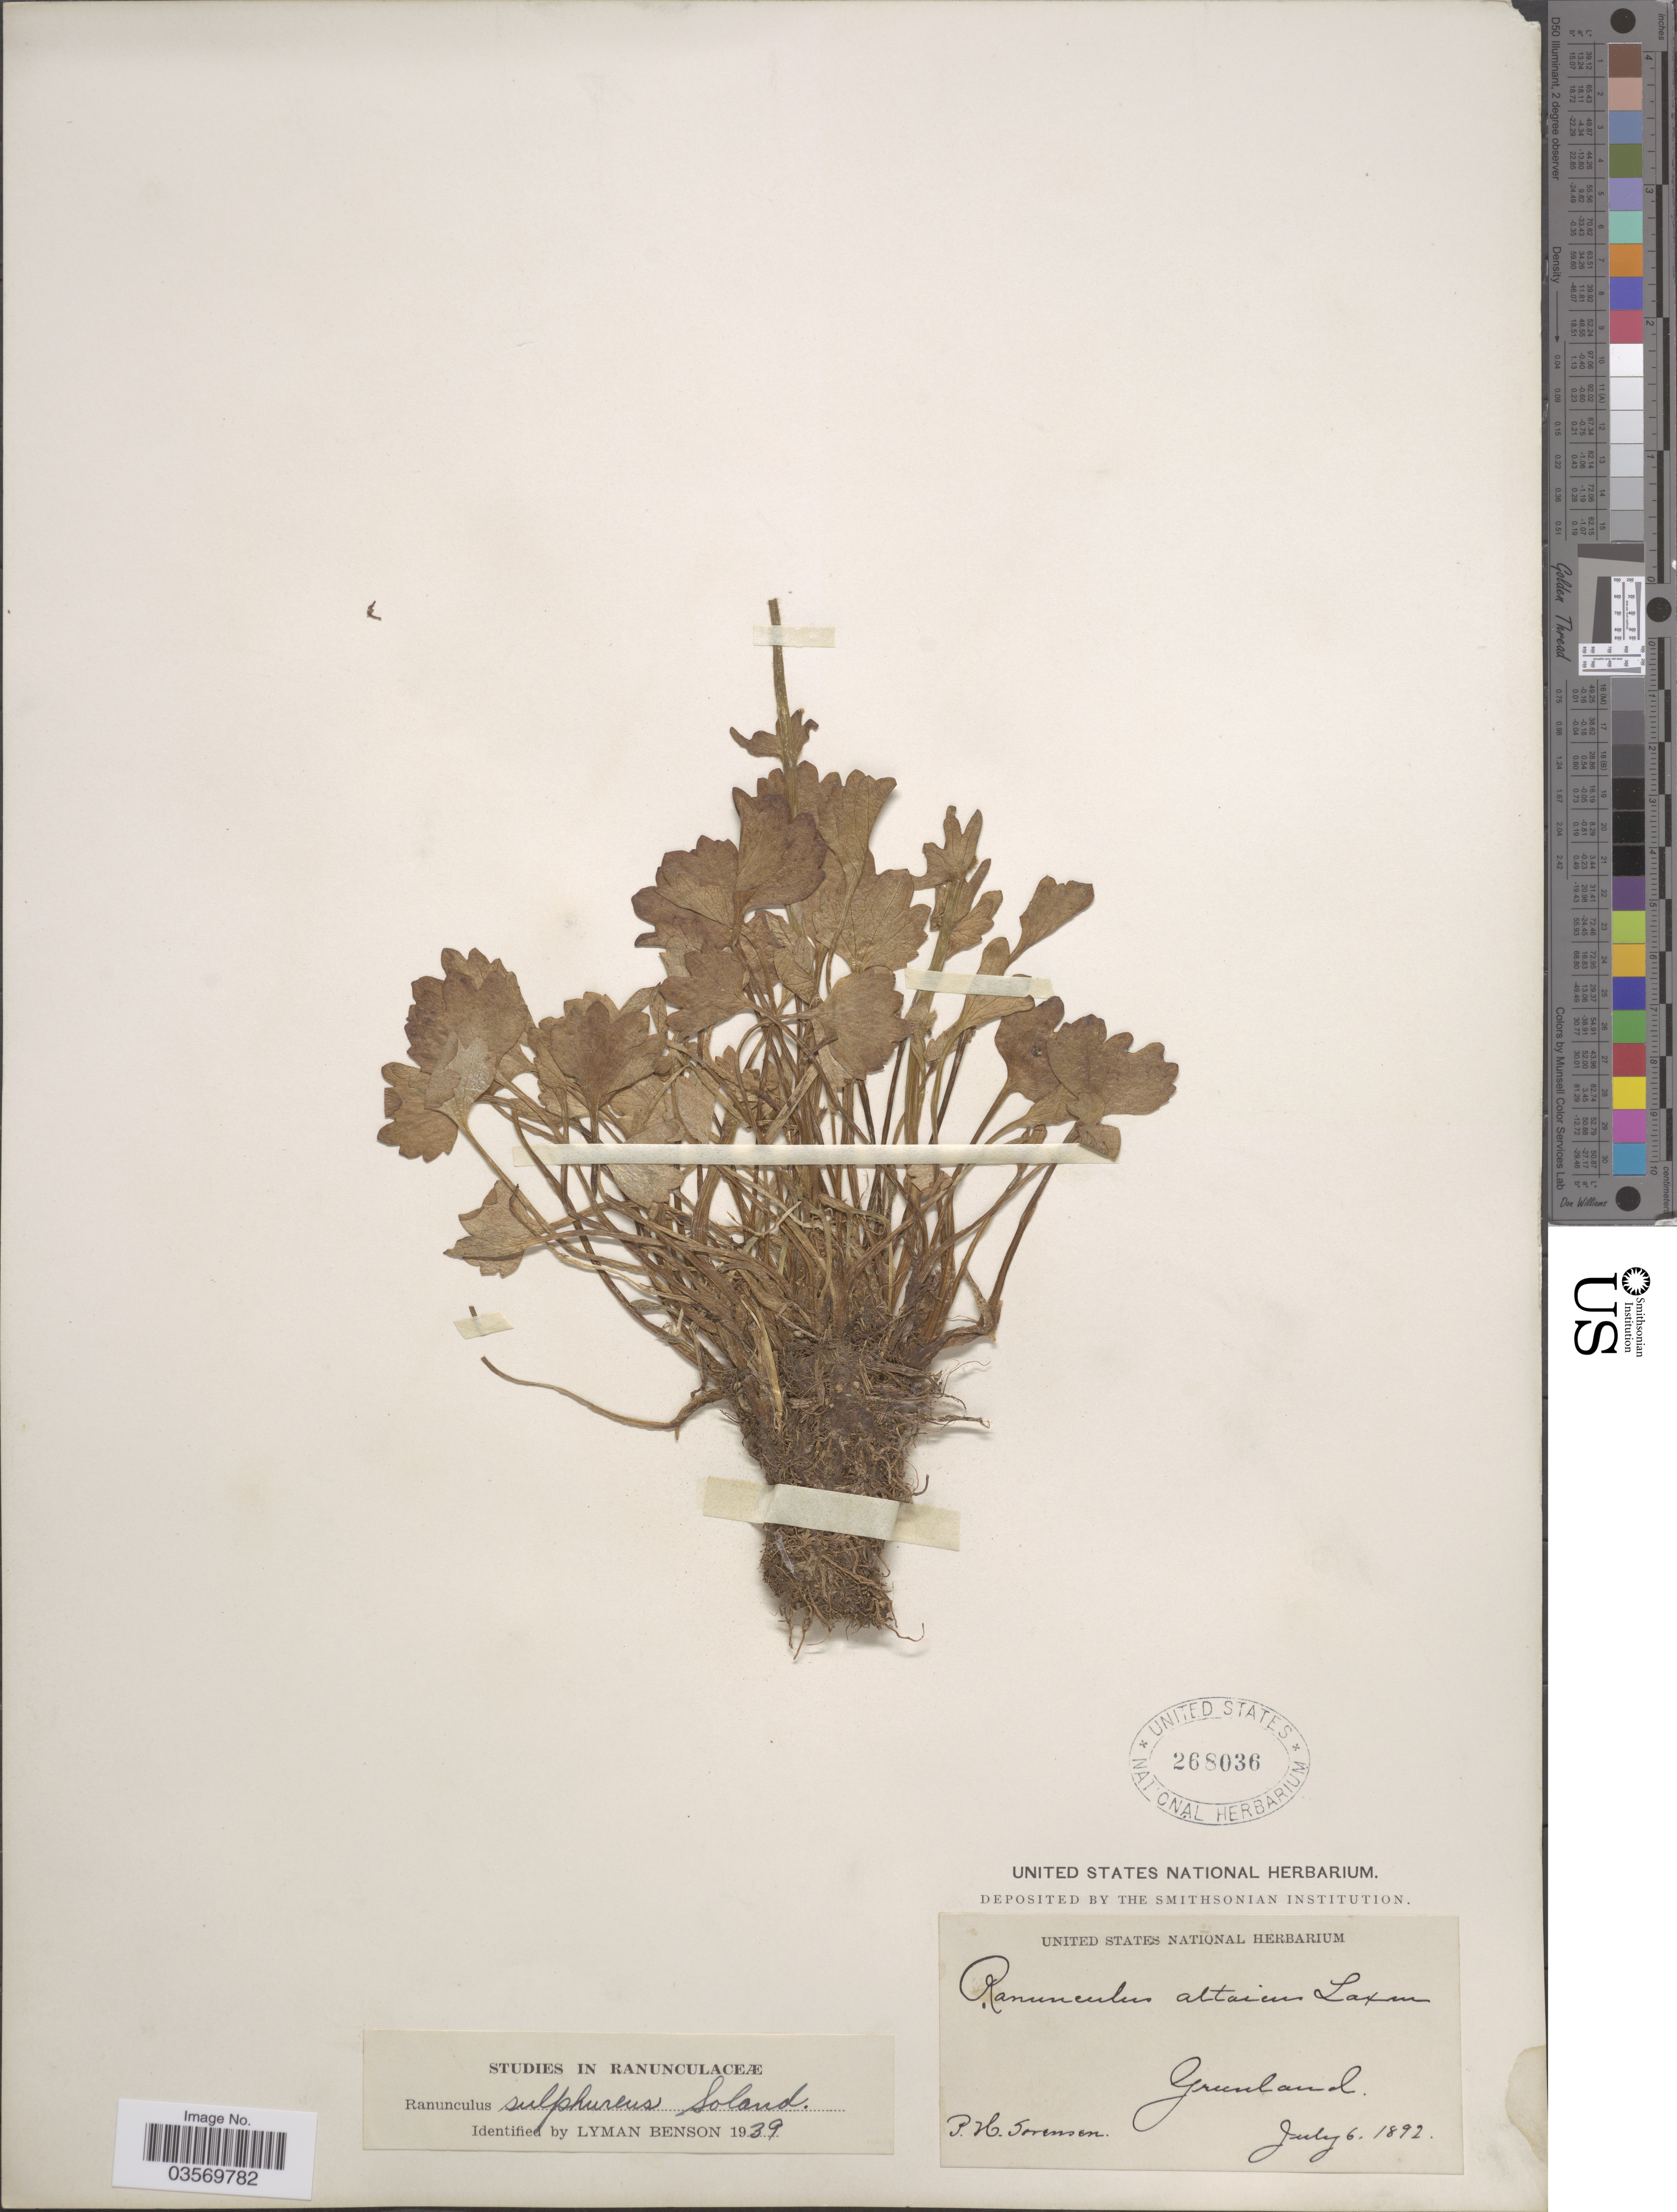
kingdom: Plantae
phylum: Tracheophyta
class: Magnoliopsida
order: Ranunculales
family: Ranunculaceae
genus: Ranunculus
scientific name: Ranunculus sulphureus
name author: Sol.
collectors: P. Sorensen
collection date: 1892-07-06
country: Greenland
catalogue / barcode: US 268036